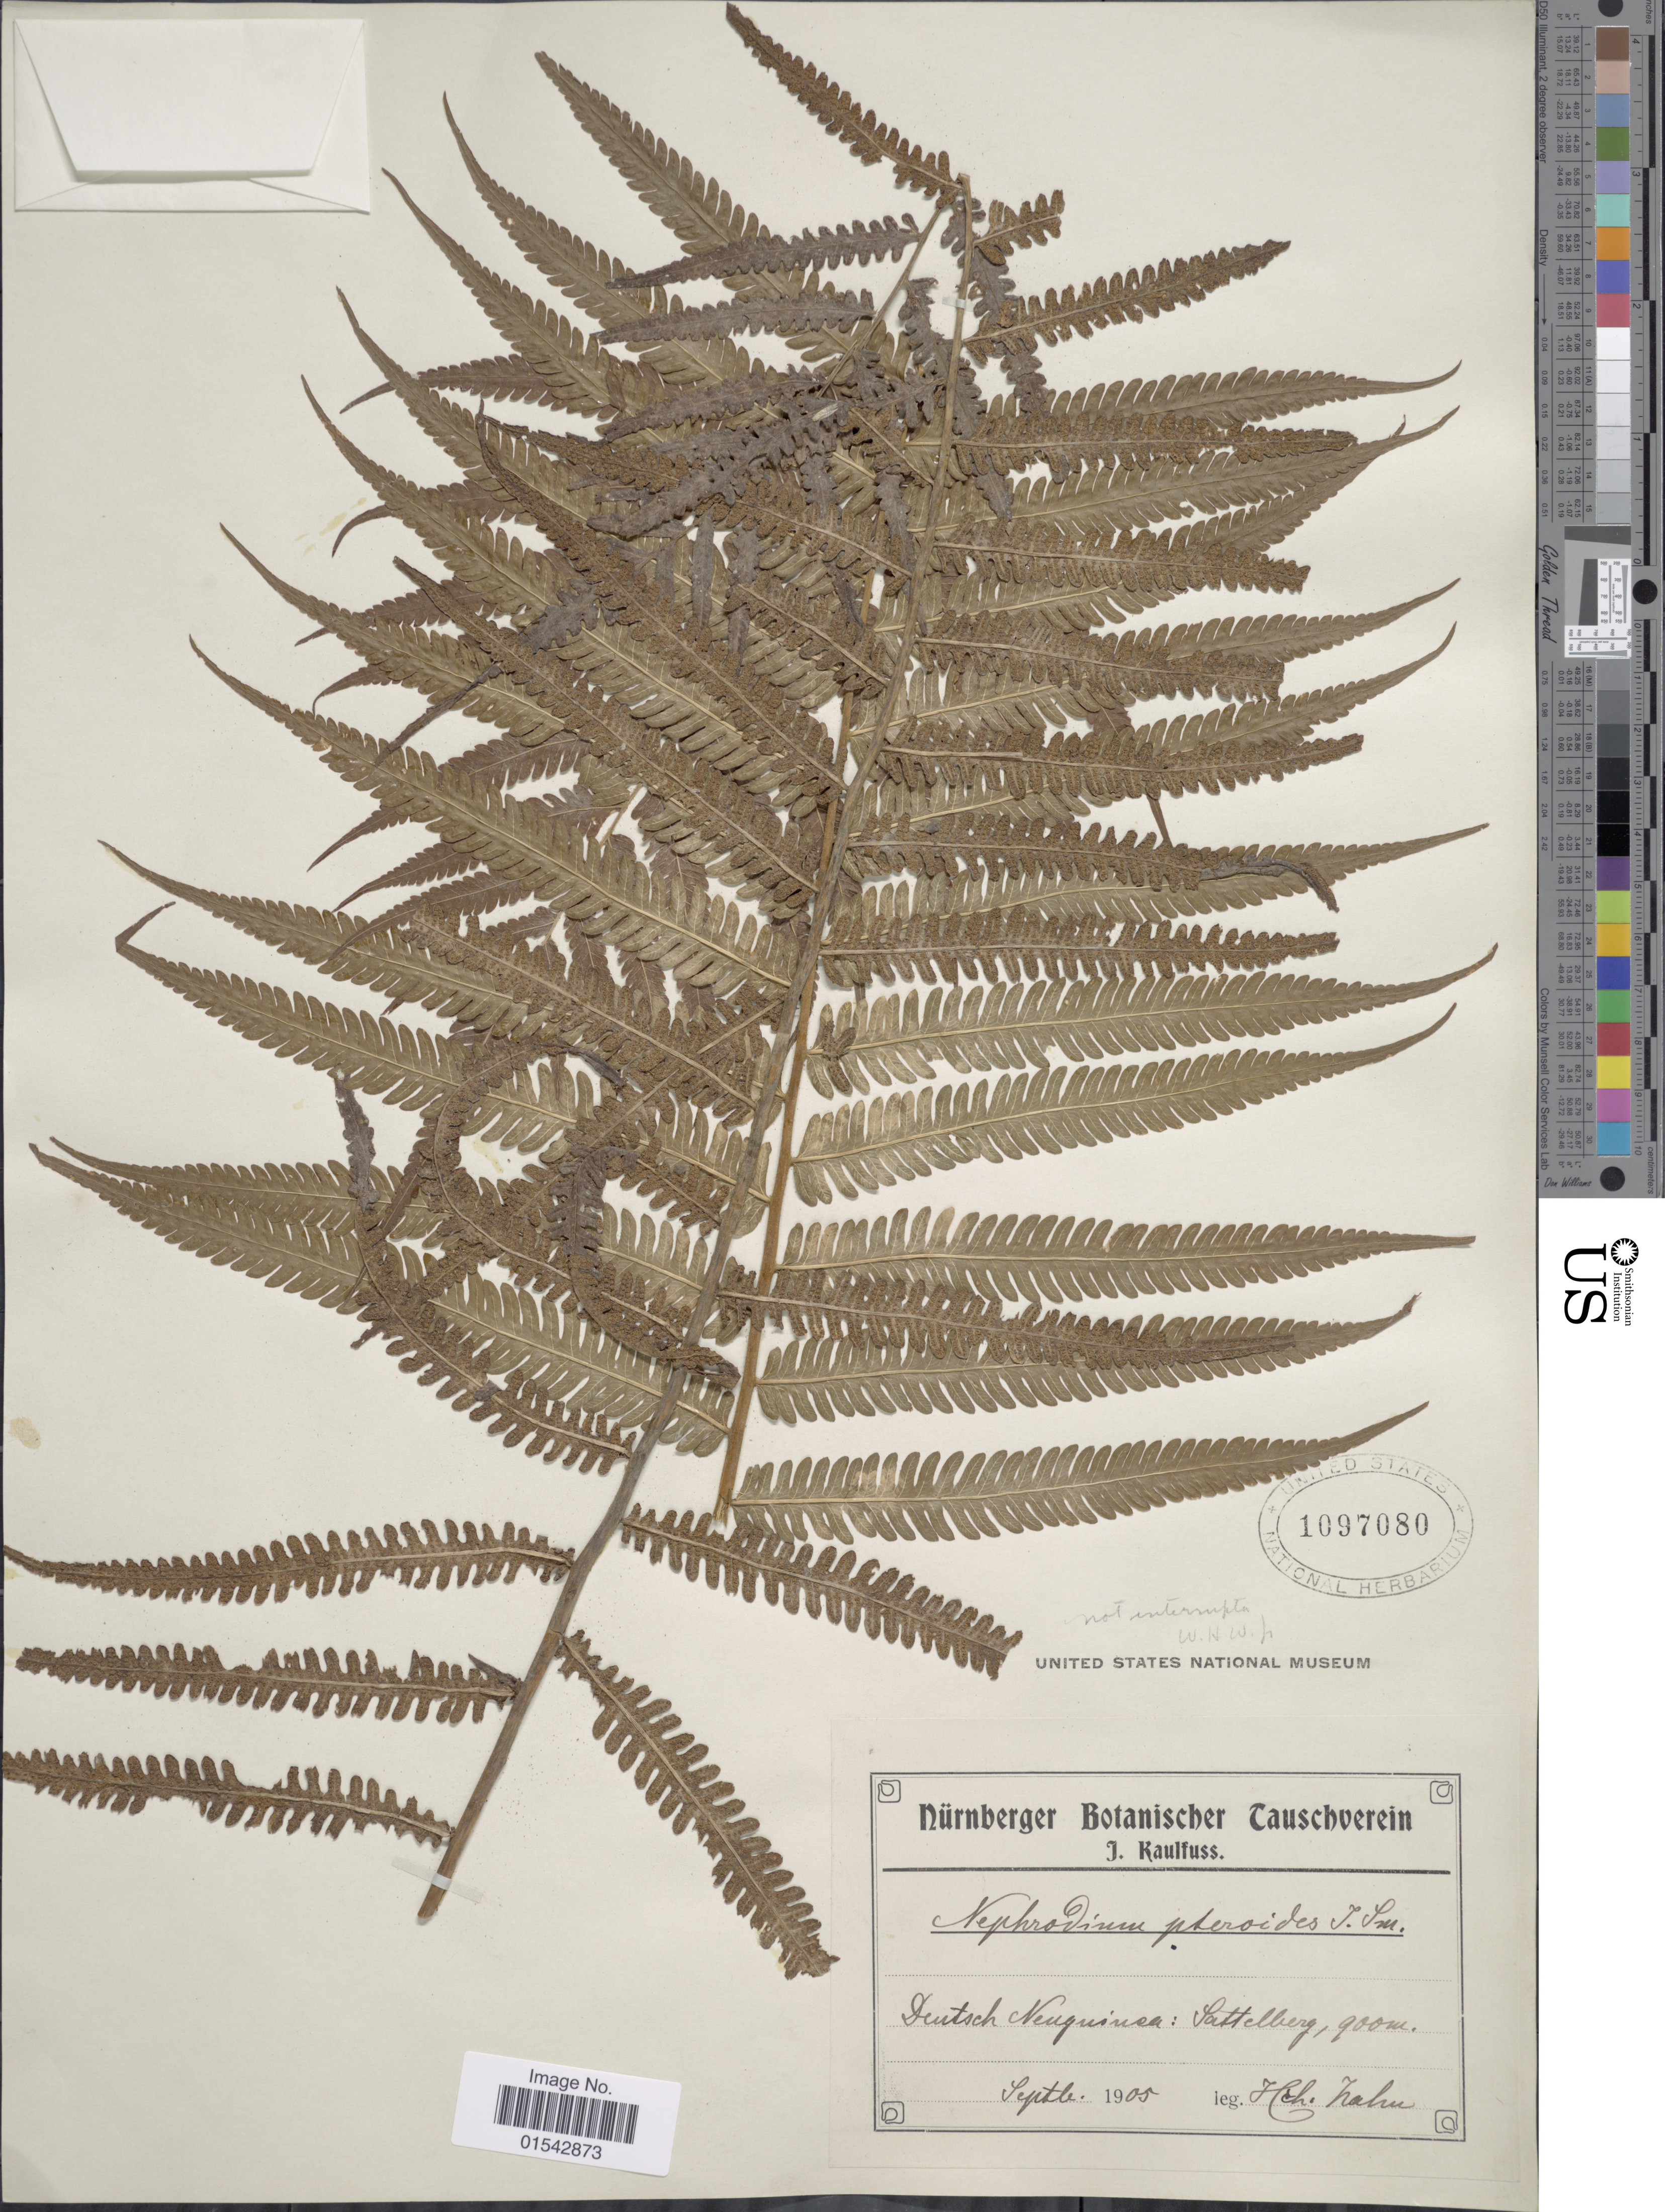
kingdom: Plantae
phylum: Tracheophyta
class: Polypodiopsida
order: Polypodiales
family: Thelypteridaceae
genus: Cyclosorus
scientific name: Cyclosorus sp.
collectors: K. Zahn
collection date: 1905-09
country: Germany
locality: Deutsch Neugusne: Pattelberg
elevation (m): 900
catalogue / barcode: US 1097080